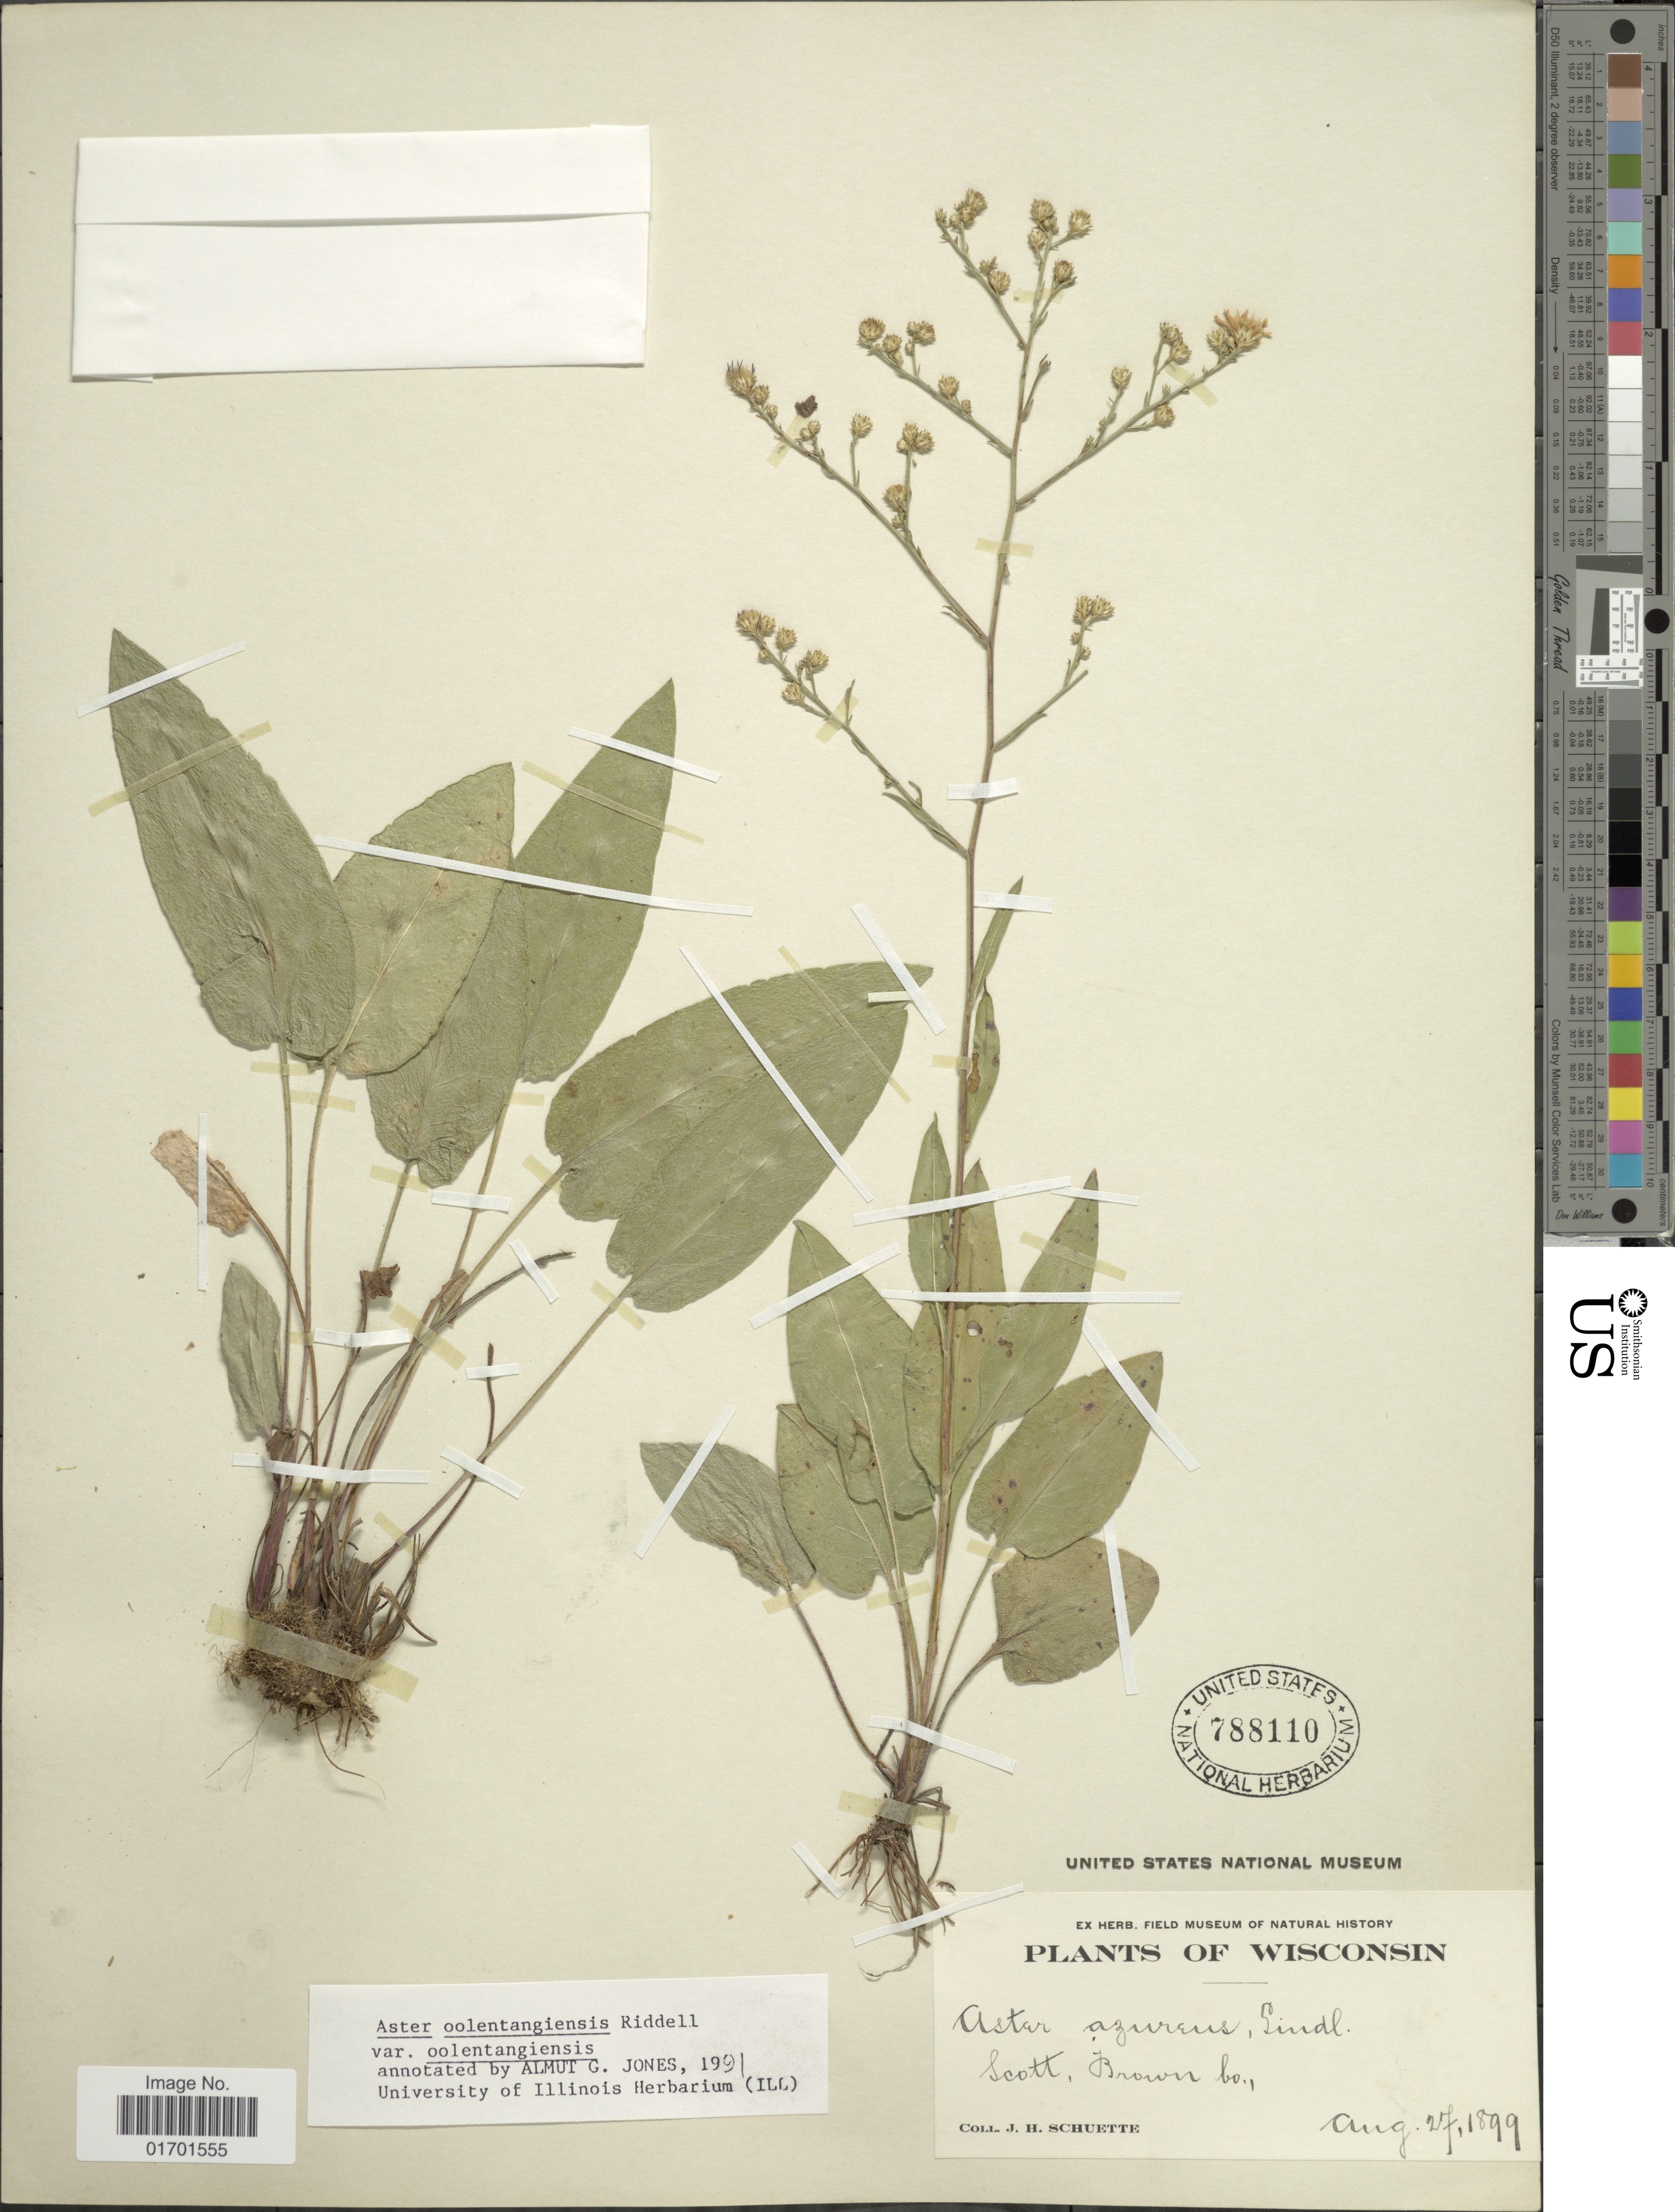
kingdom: Plantae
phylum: Tracheophyta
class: Magnoliopsida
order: Asterales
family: Asteraceae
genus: Symphyotrichum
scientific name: Symphyotrichum oolentangiense var. oolentangiense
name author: G.L. Nesom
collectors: J. H. Schuette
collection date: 1899-08-27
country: United States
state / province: Wisconsin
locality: Scott, Brown Co.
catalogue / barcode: US 788110